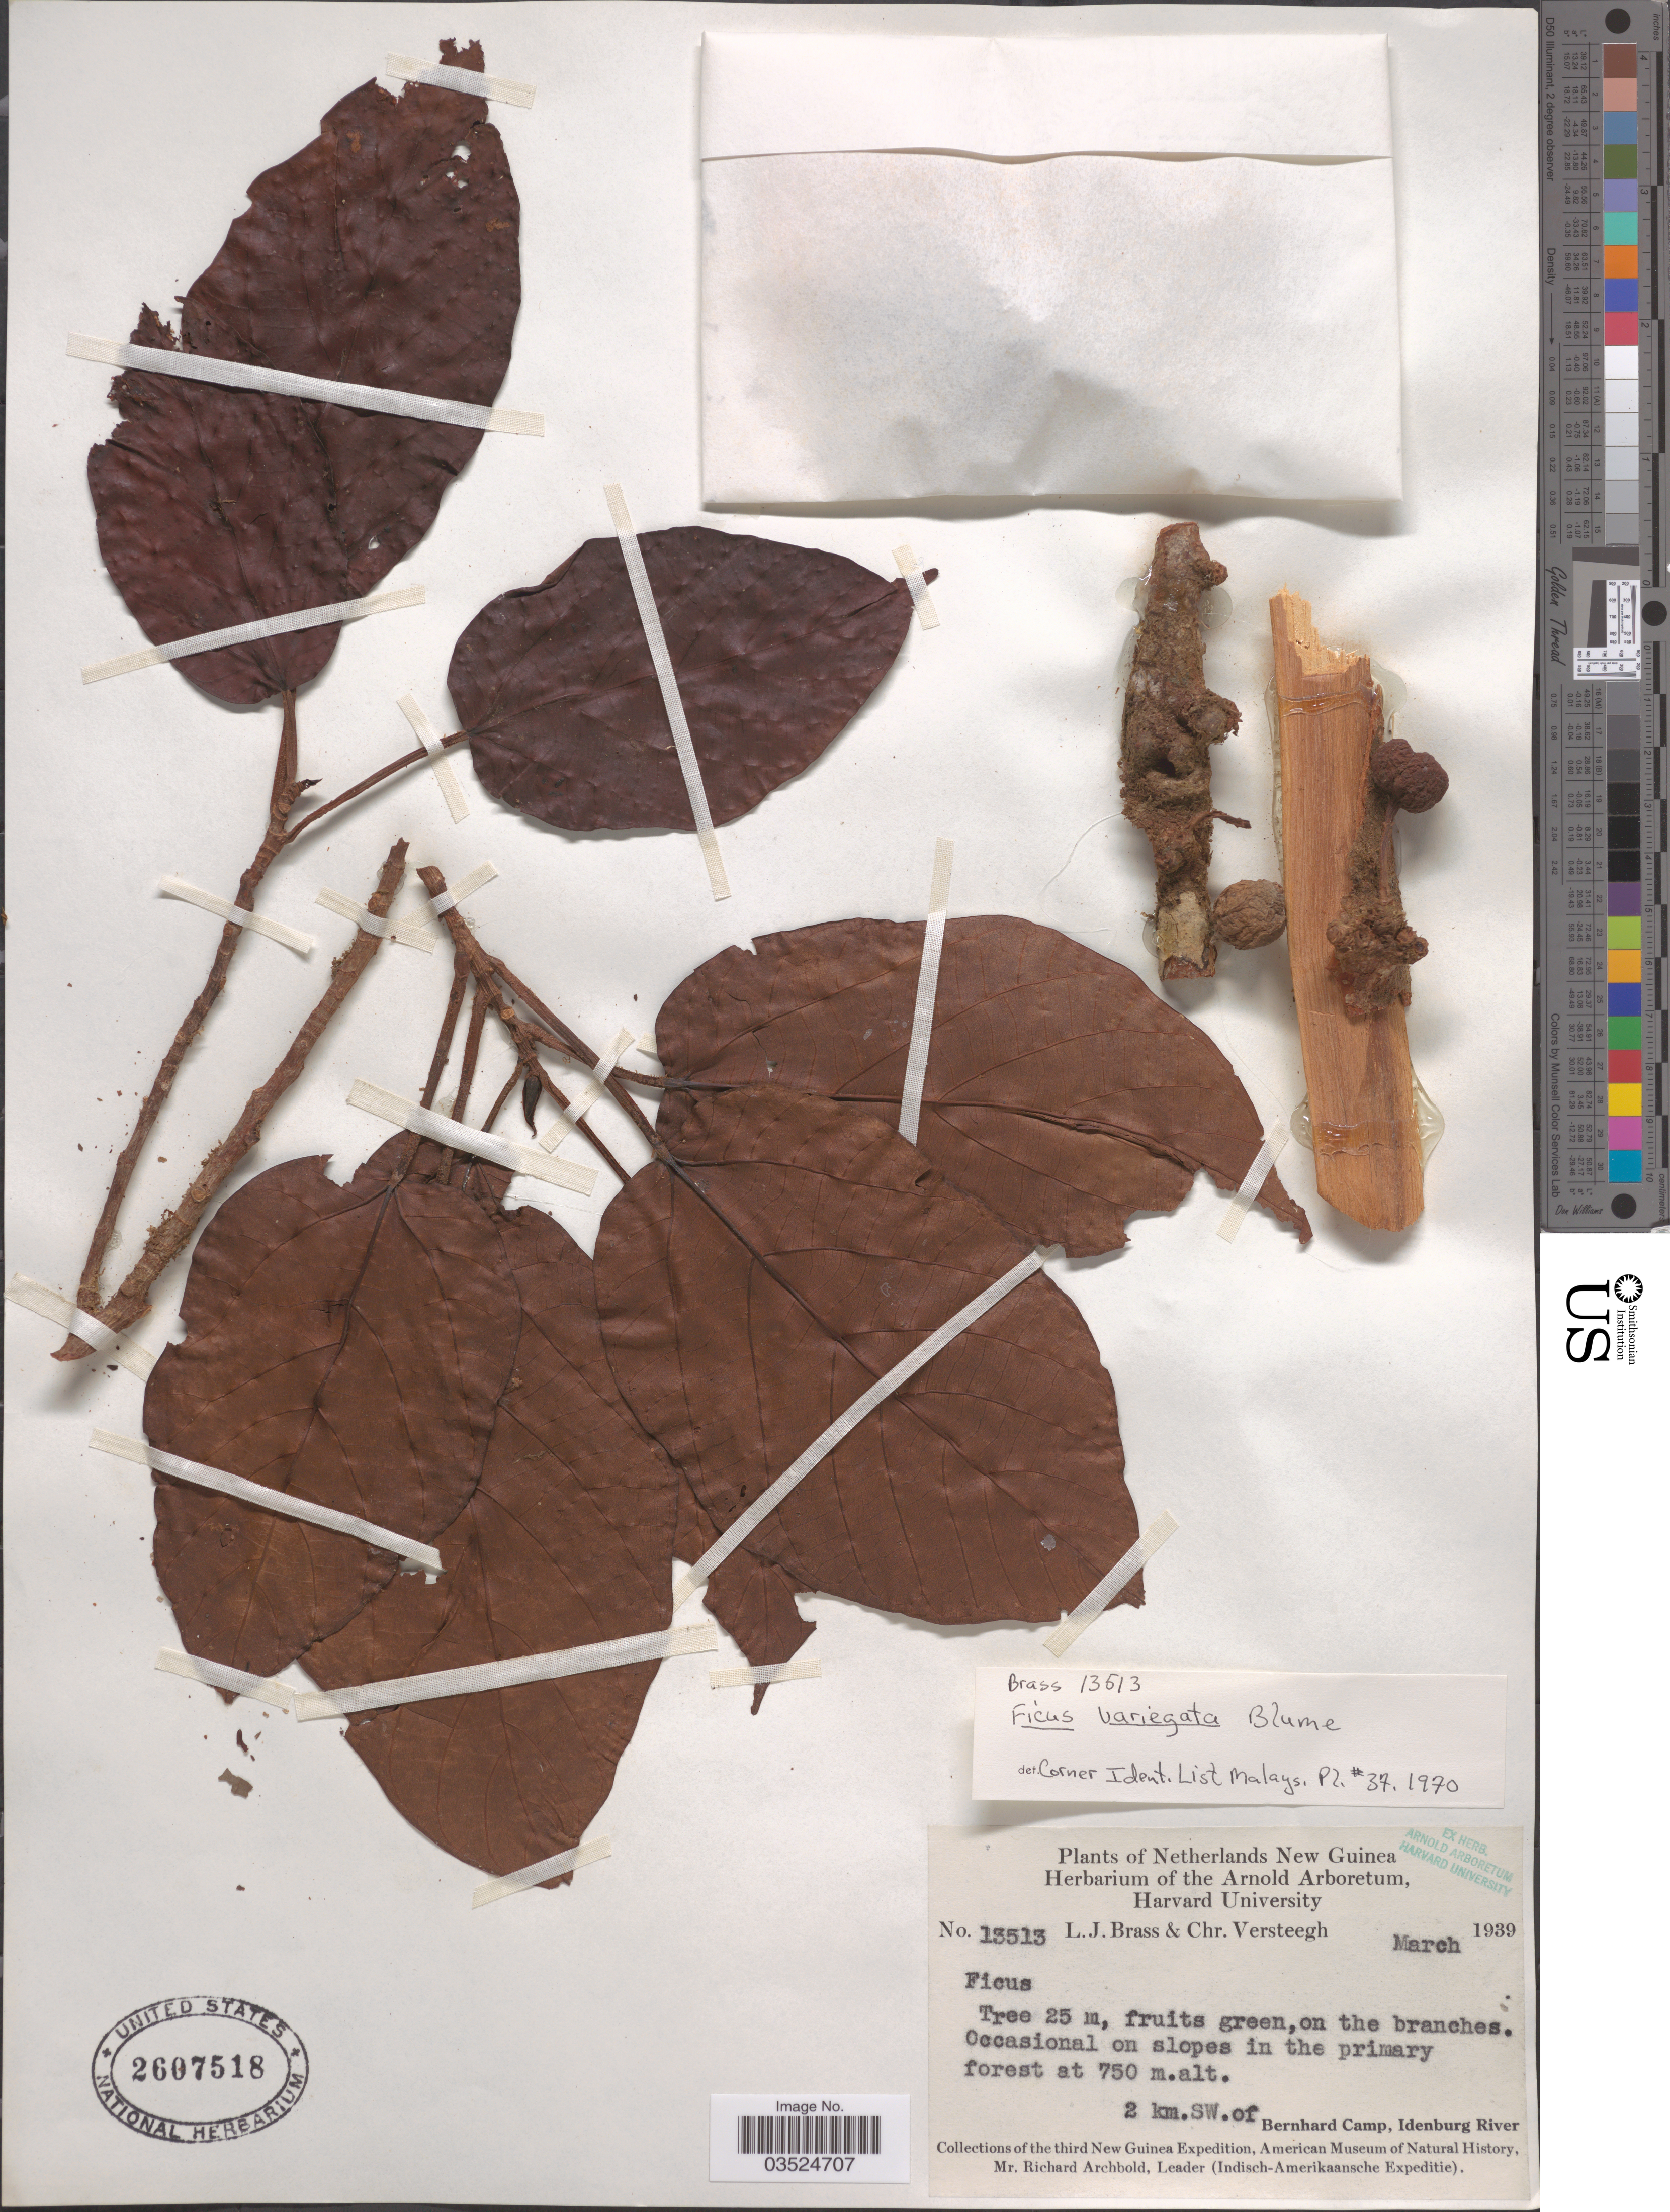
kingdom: Plantae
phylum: Tracheophyta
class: Magnoliopsida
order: Rosales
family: Moraceae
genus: Ficus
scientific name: Ficus variegata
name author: Blume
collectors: L. J. Brass & C. Versteegh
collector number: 13513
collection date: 1939-03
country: Indonesia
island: New Guinea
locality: Netherlands New Guinea. 2 km. SW. of Bernhard Camp, Idenburg River.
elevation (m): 750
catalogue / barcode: US 2607518